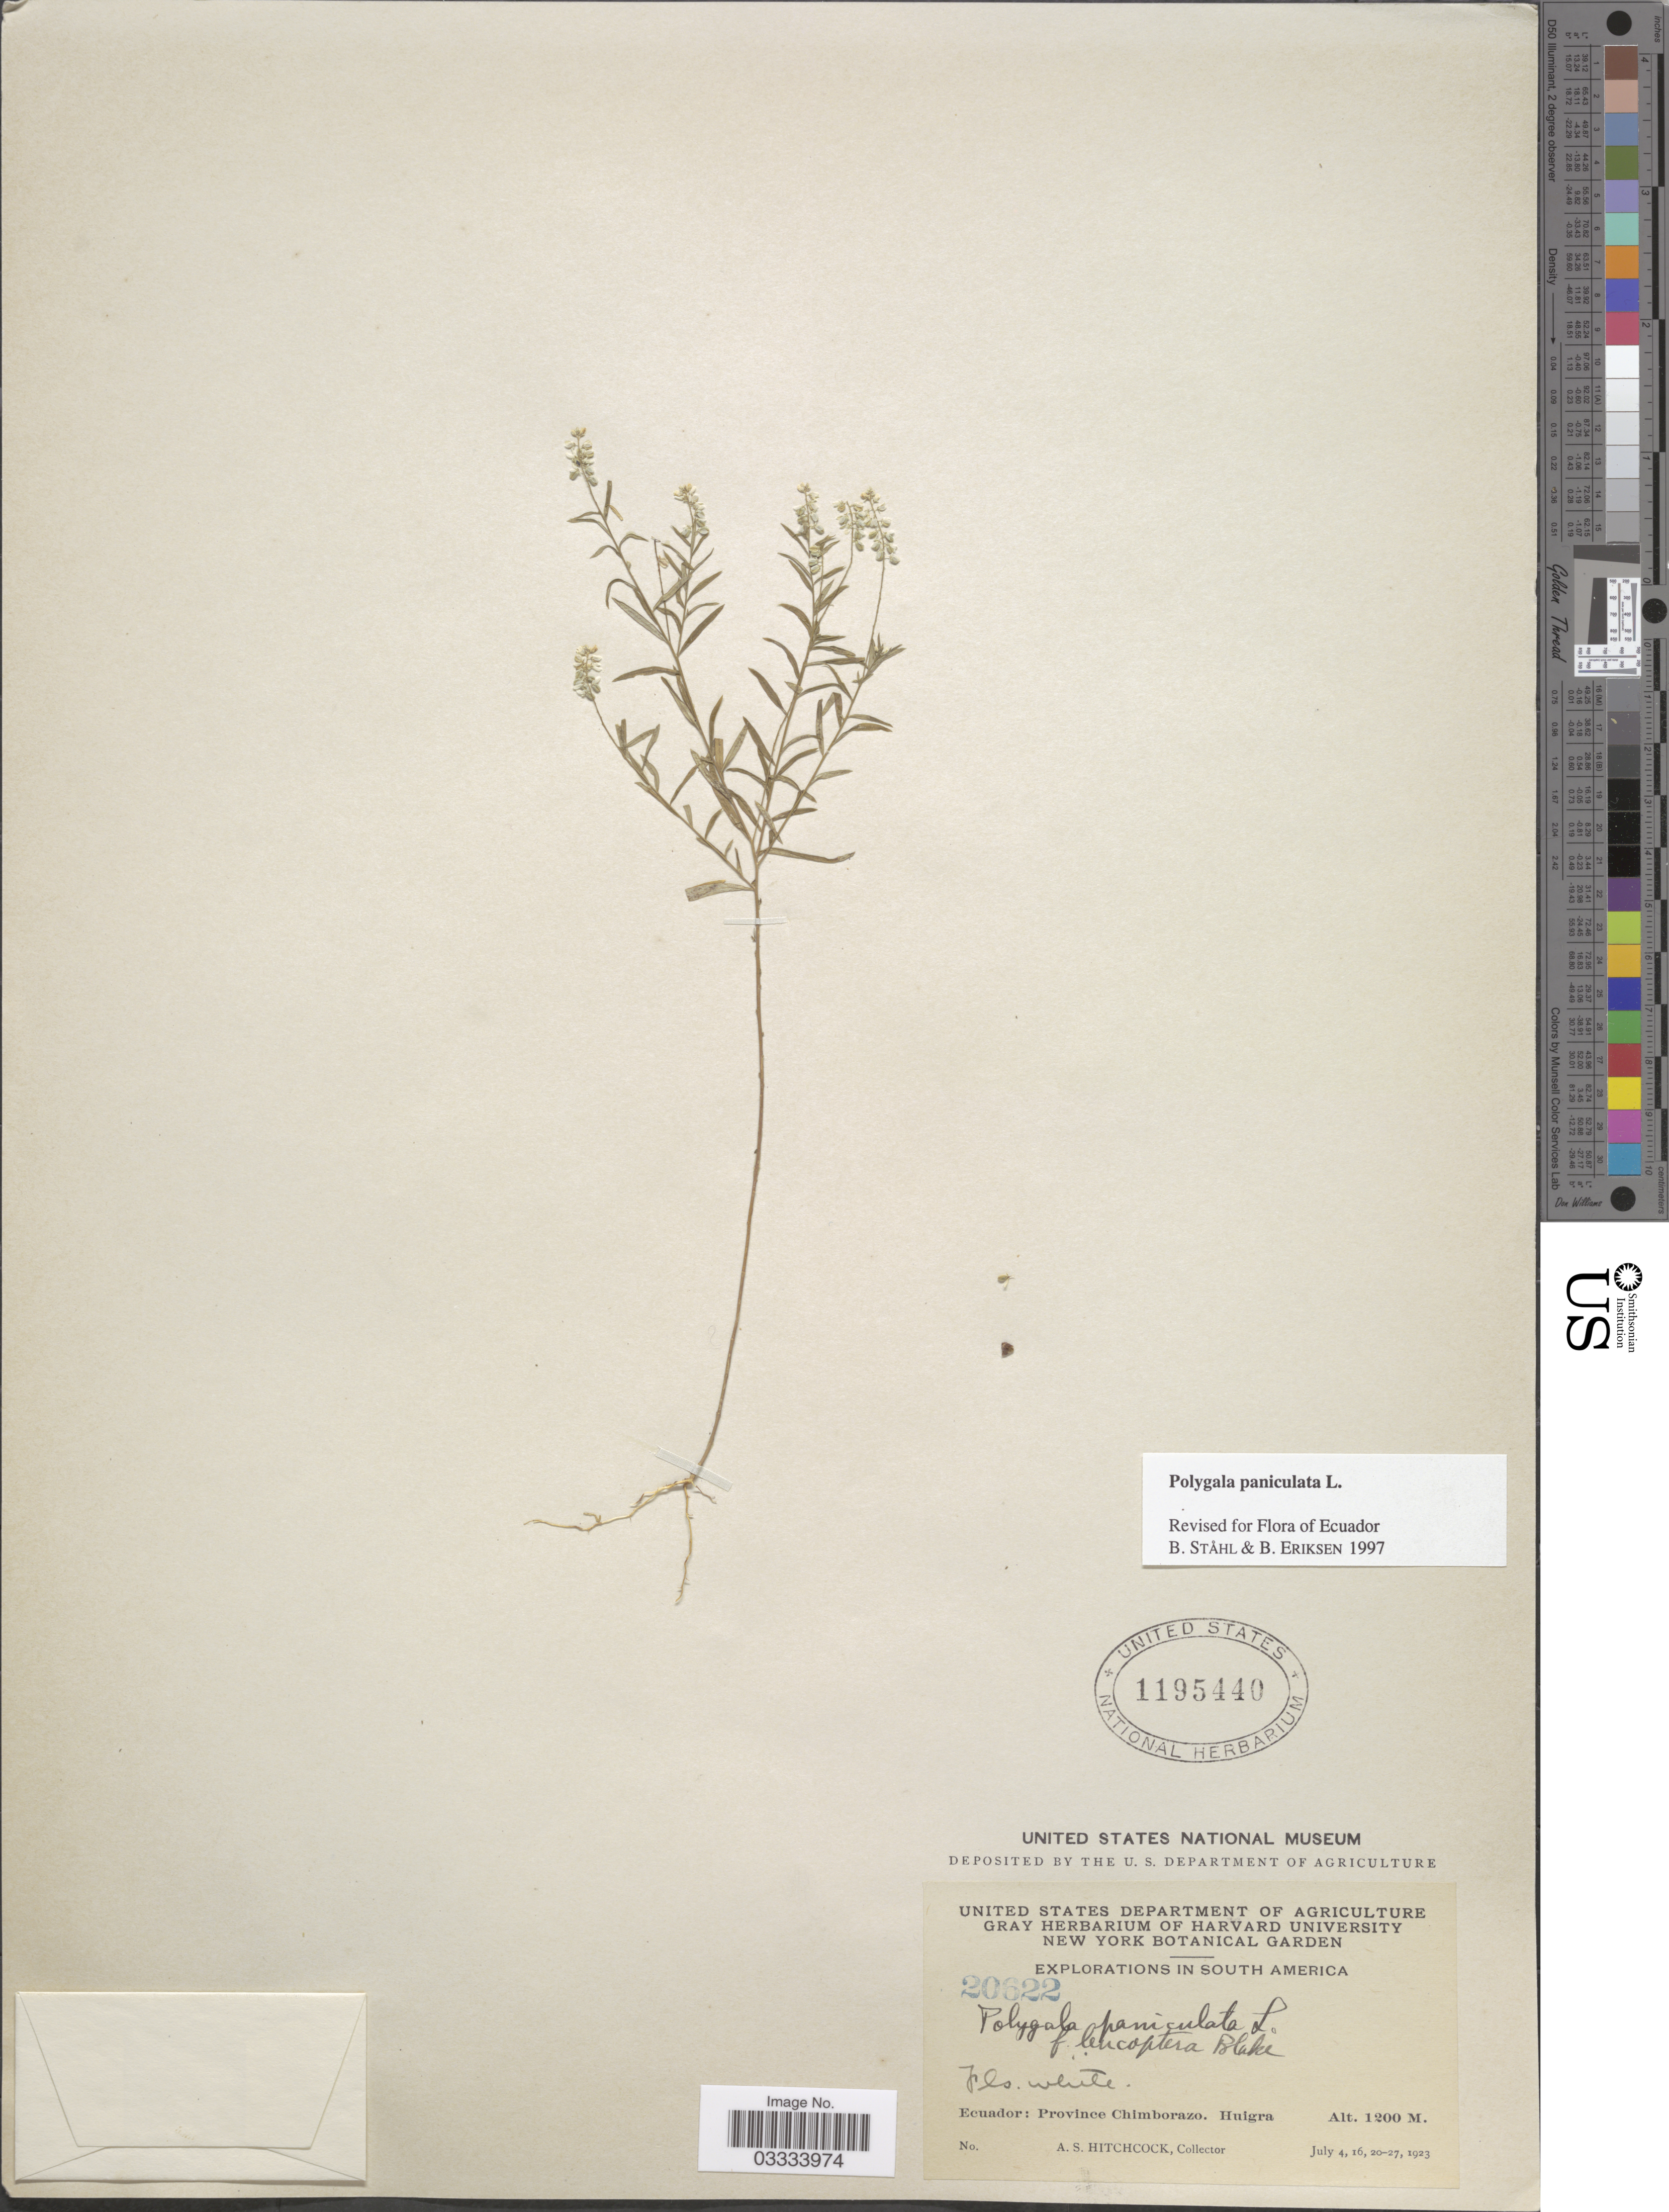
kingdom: Plantae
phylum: Tracheophyta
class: Magnoliopsida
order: Fabales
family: Polygalaceae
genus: Polygala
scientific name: Polygala paniculata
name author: L.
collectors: A. S. Hitchcock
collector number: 20622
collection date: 1923-07-04/1923-07-27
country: Ecuador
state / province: Chimborazo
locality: Huigra.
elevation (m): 1200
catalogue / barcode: US 1195440